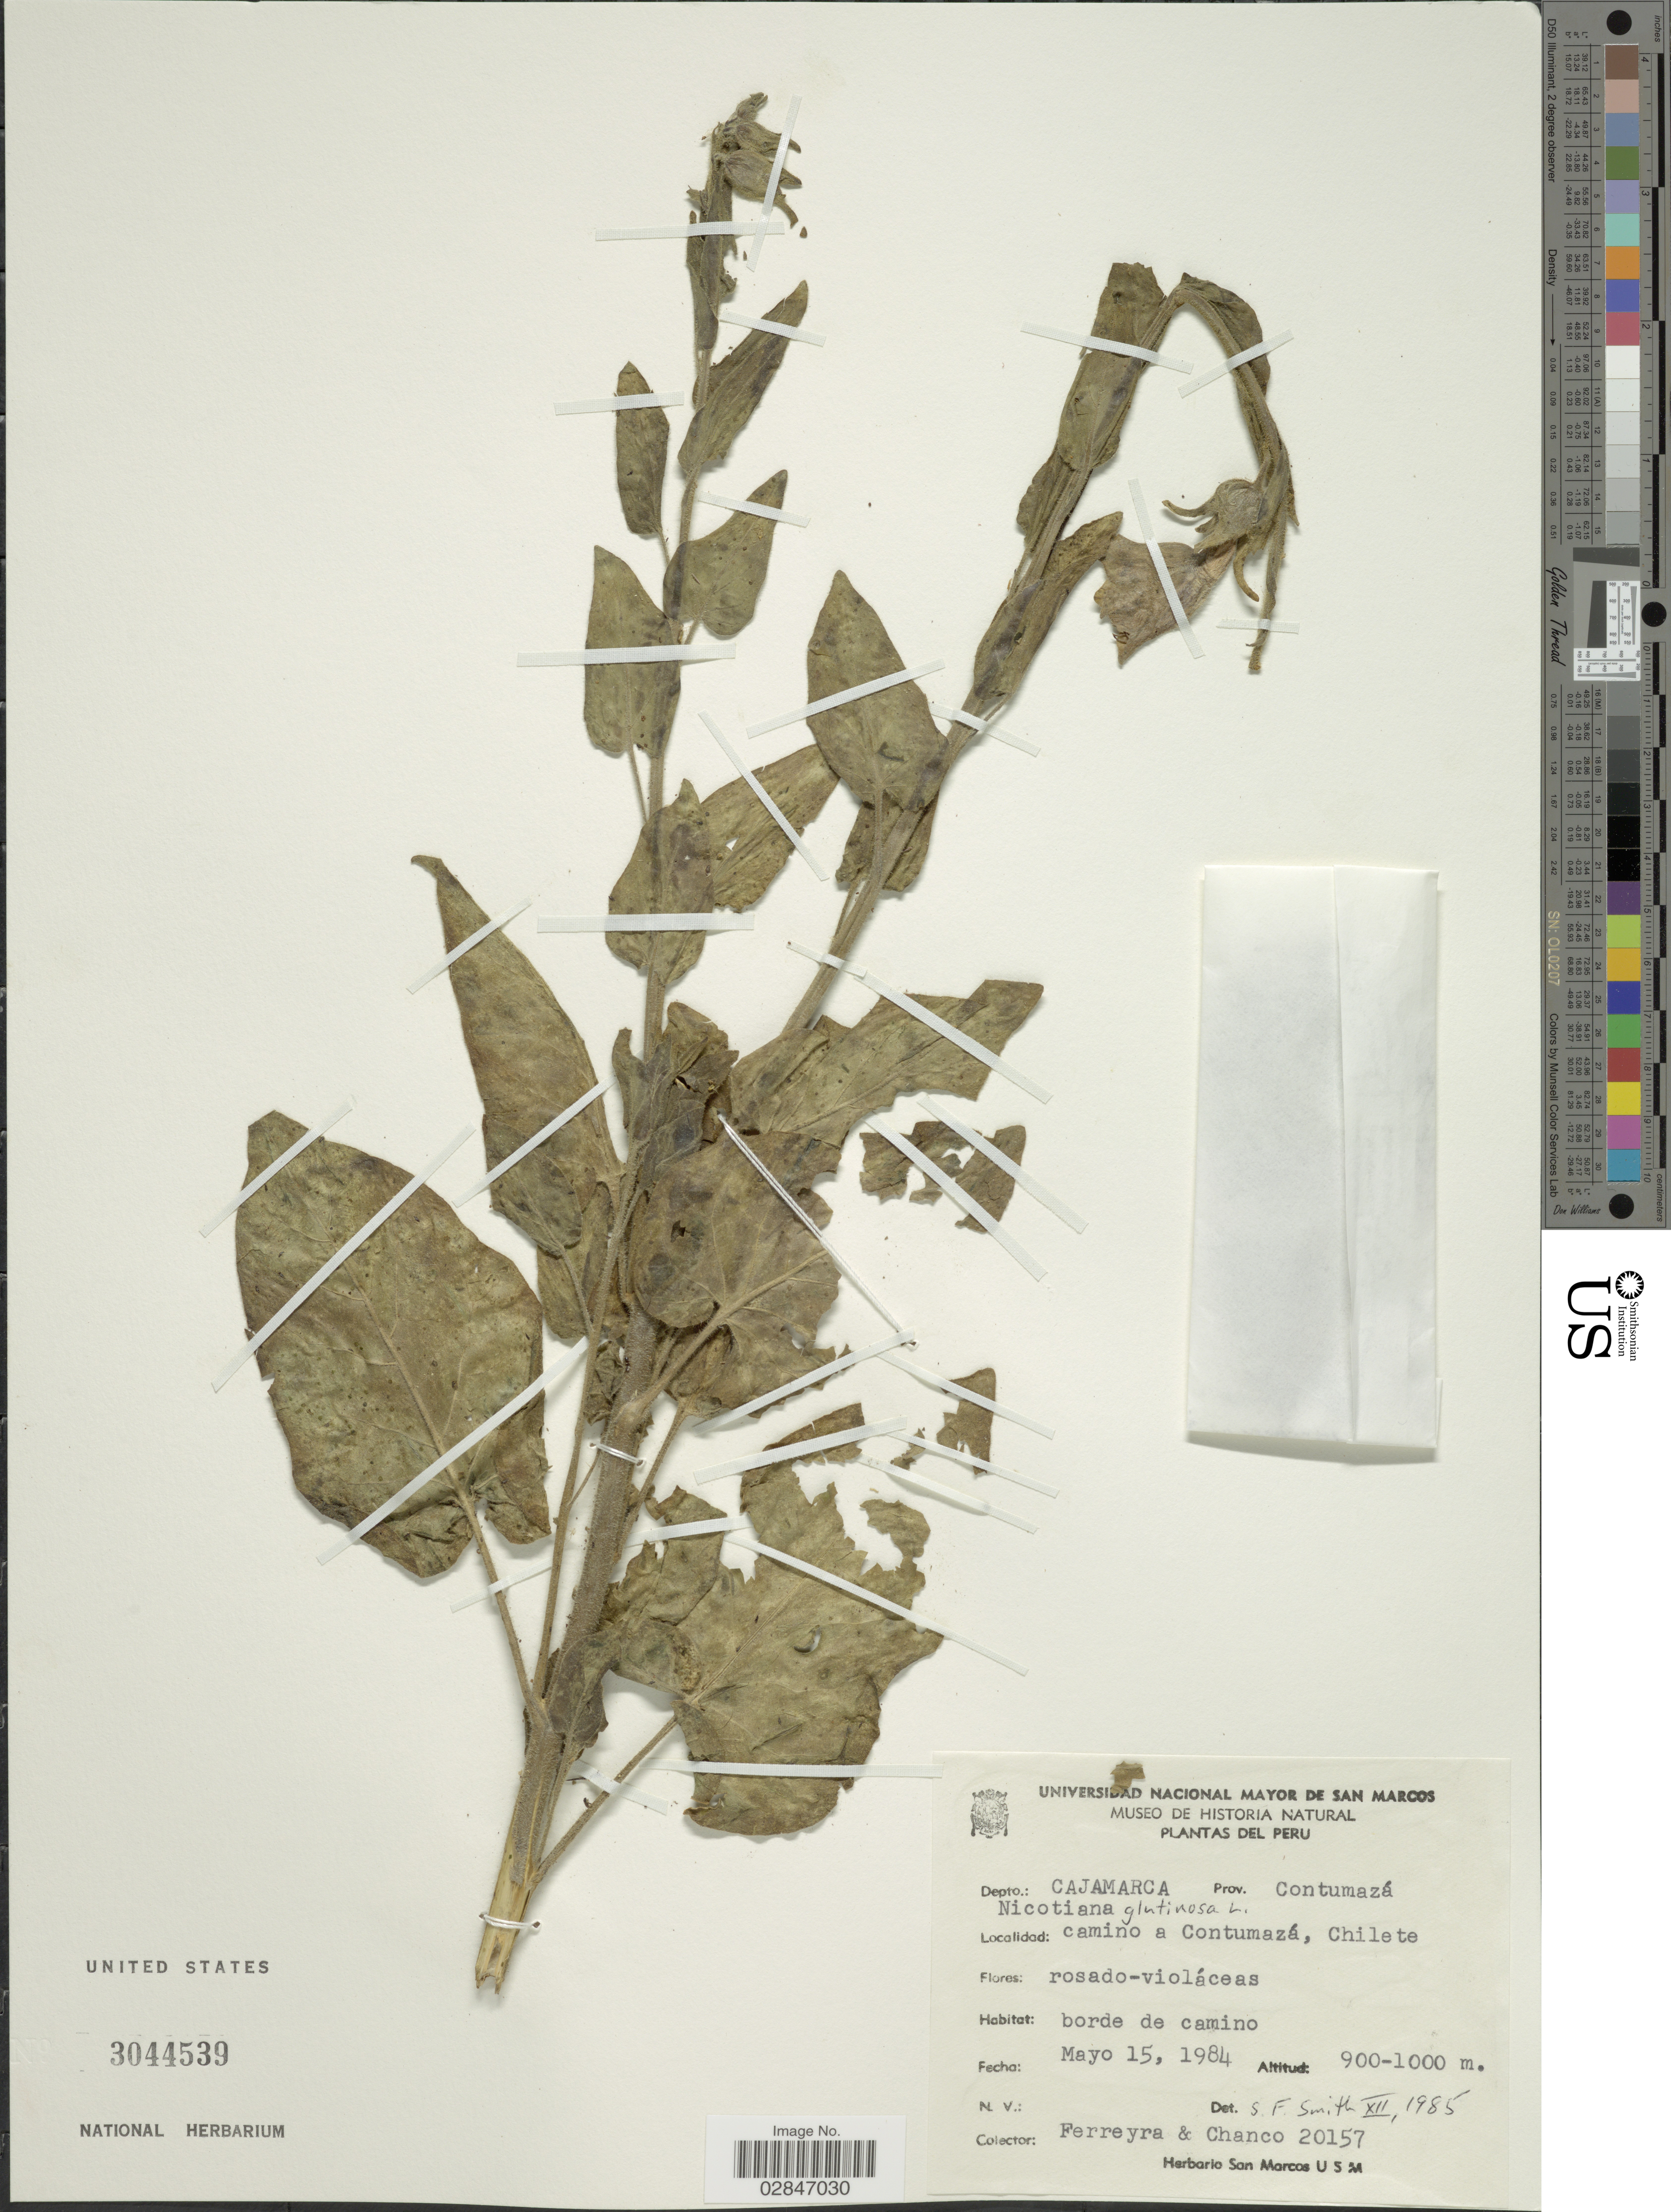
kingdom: Plantae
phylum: Tracheophyta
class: Magnoliopsida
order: Solanales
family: Solanaceae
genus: Nicotiana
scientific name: Nicotiana glutinosa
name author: L.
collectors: R. A. Ferreyra & -. Chanco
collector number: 20157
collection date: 1984-05-15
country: Peru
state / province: Cajamarca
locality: Depto.: Cajamarca, Prov. Contuzamá, camino a Contumazá, Chilete.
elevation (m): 900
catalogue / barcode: US 3044539